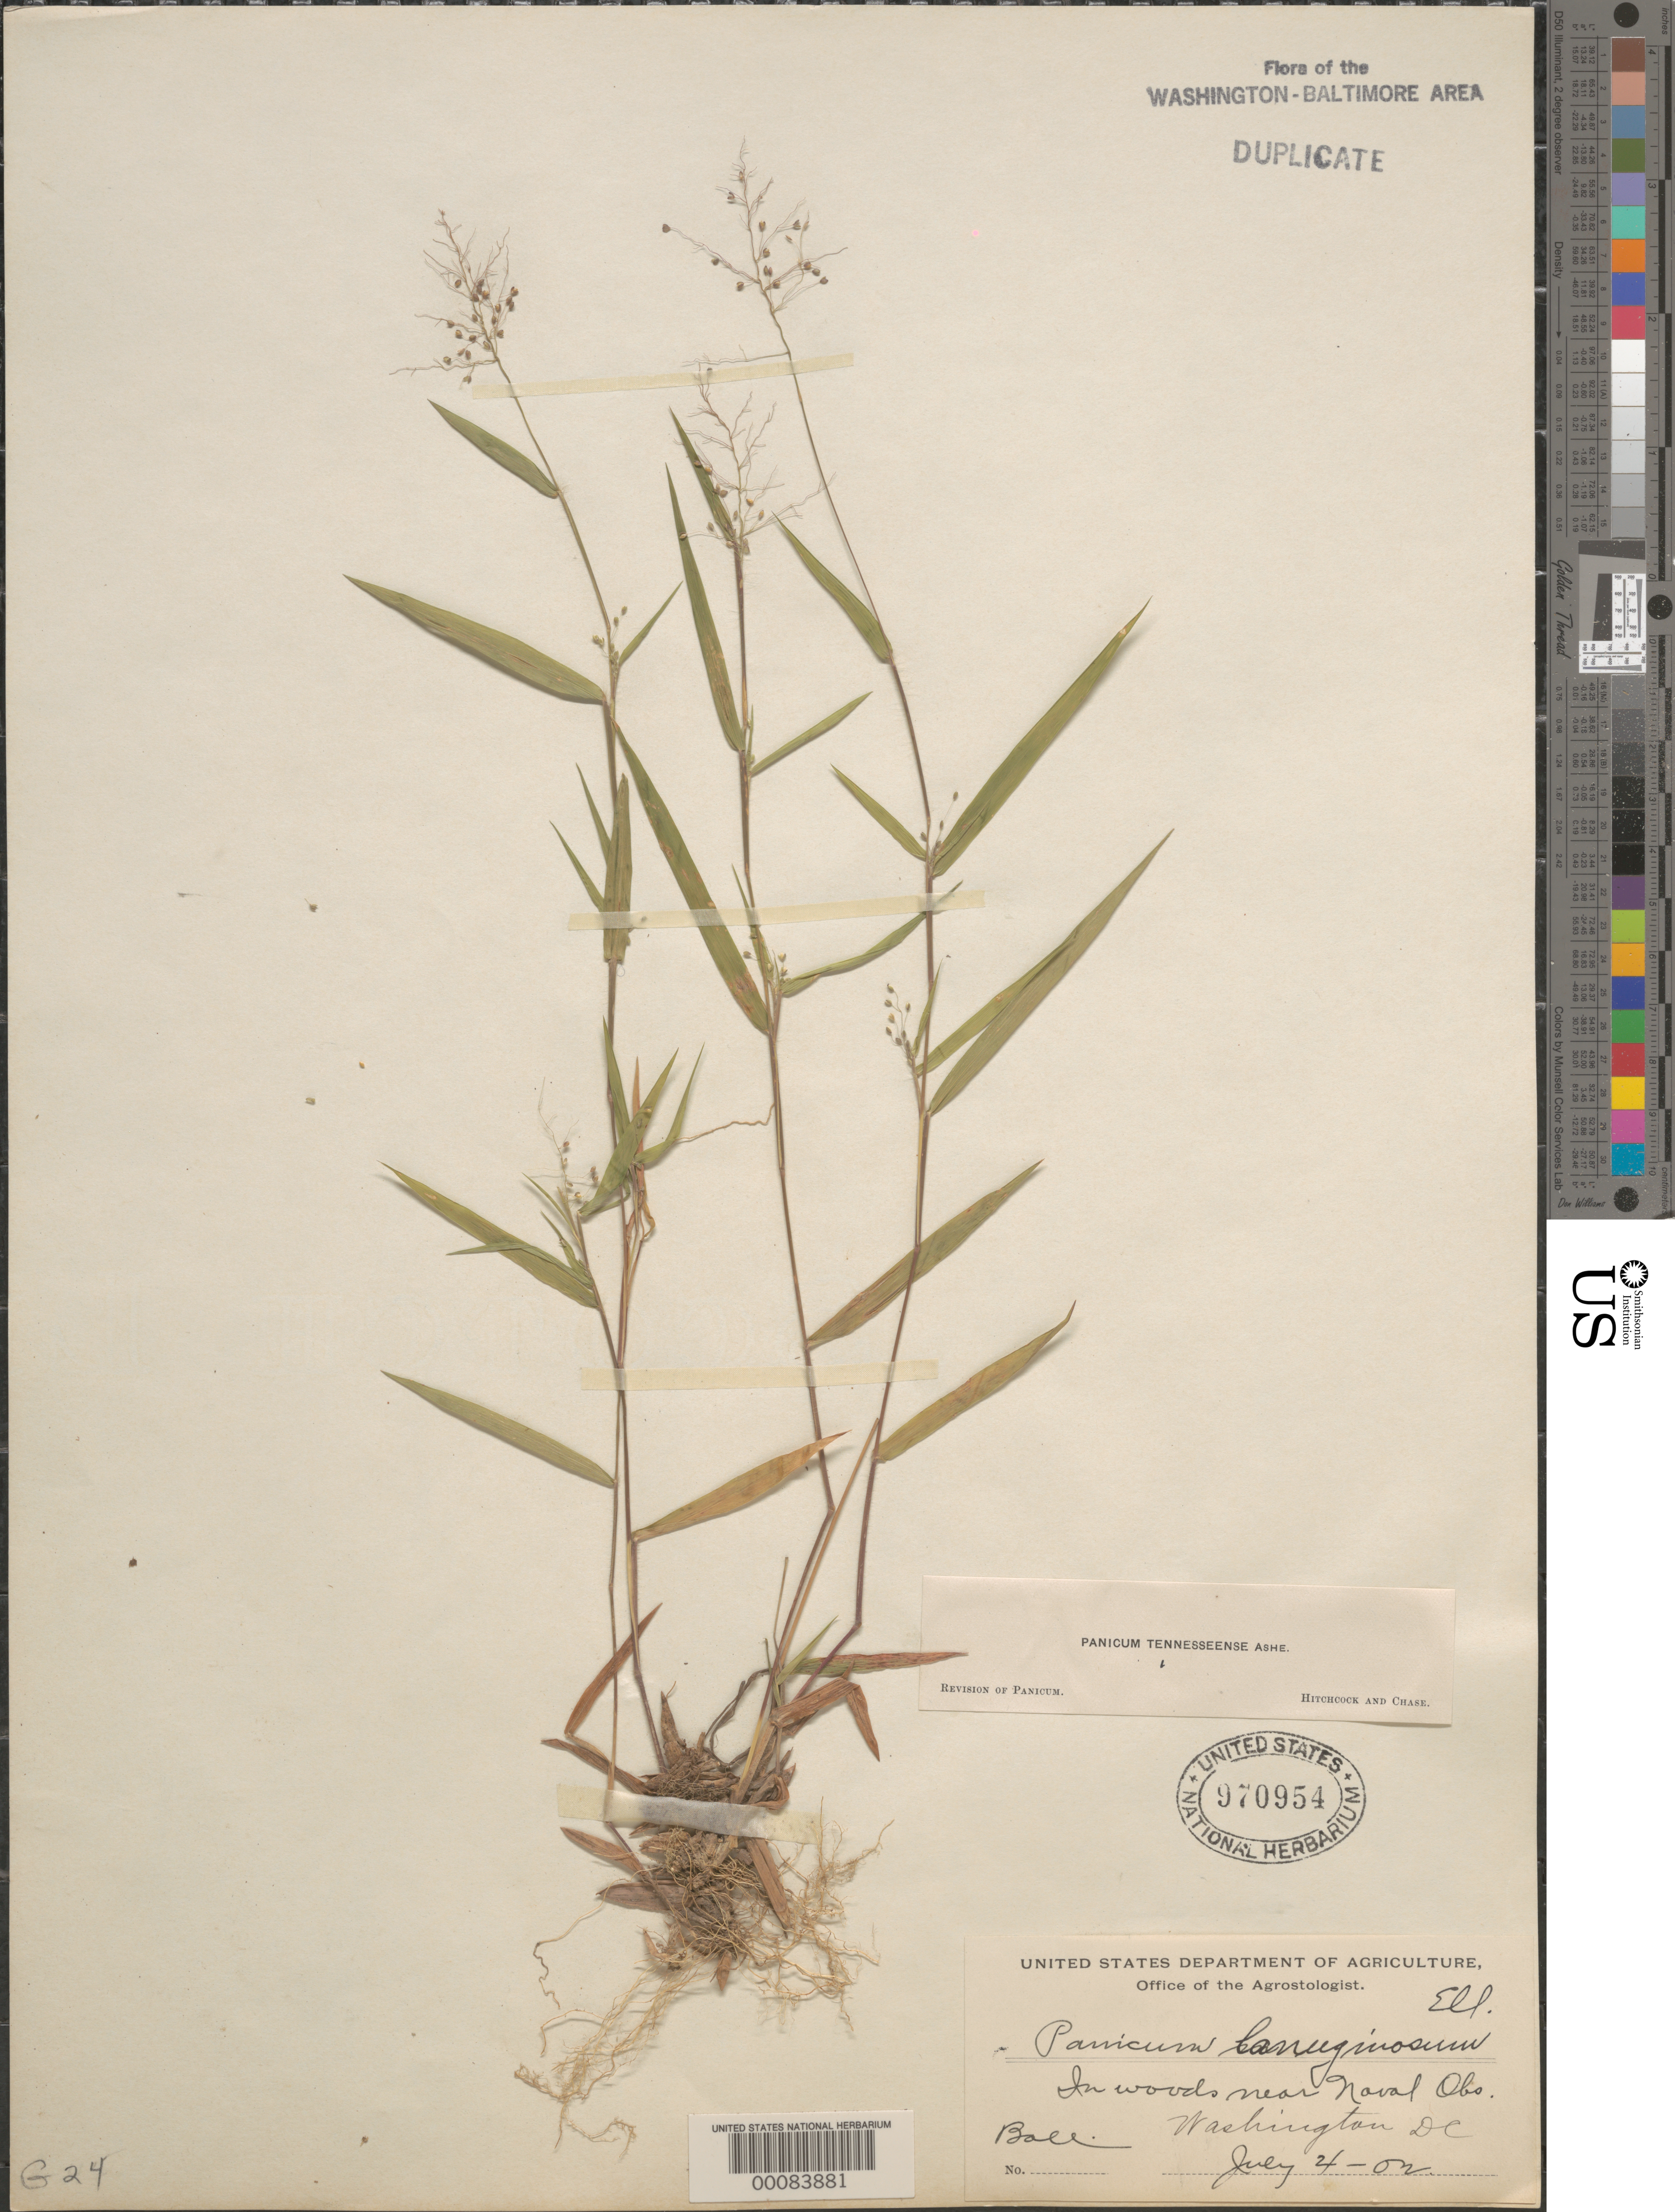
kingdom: Plantae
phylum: Tracheophyta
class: Liliopsida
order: Poales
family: Poaceae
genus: Dichanthelium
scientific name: Dichanthelium acuminatum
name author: (Sw.) Gould & C.A. Clark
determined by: Hitchcock, A. S.; Chase, [M.] A.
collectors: -- Ball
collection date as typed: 04 Jul 1902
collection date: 1902-07-04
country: United States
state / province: District of Columbia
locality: Near Naval Observatory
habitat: Woods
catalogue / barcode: US 970954